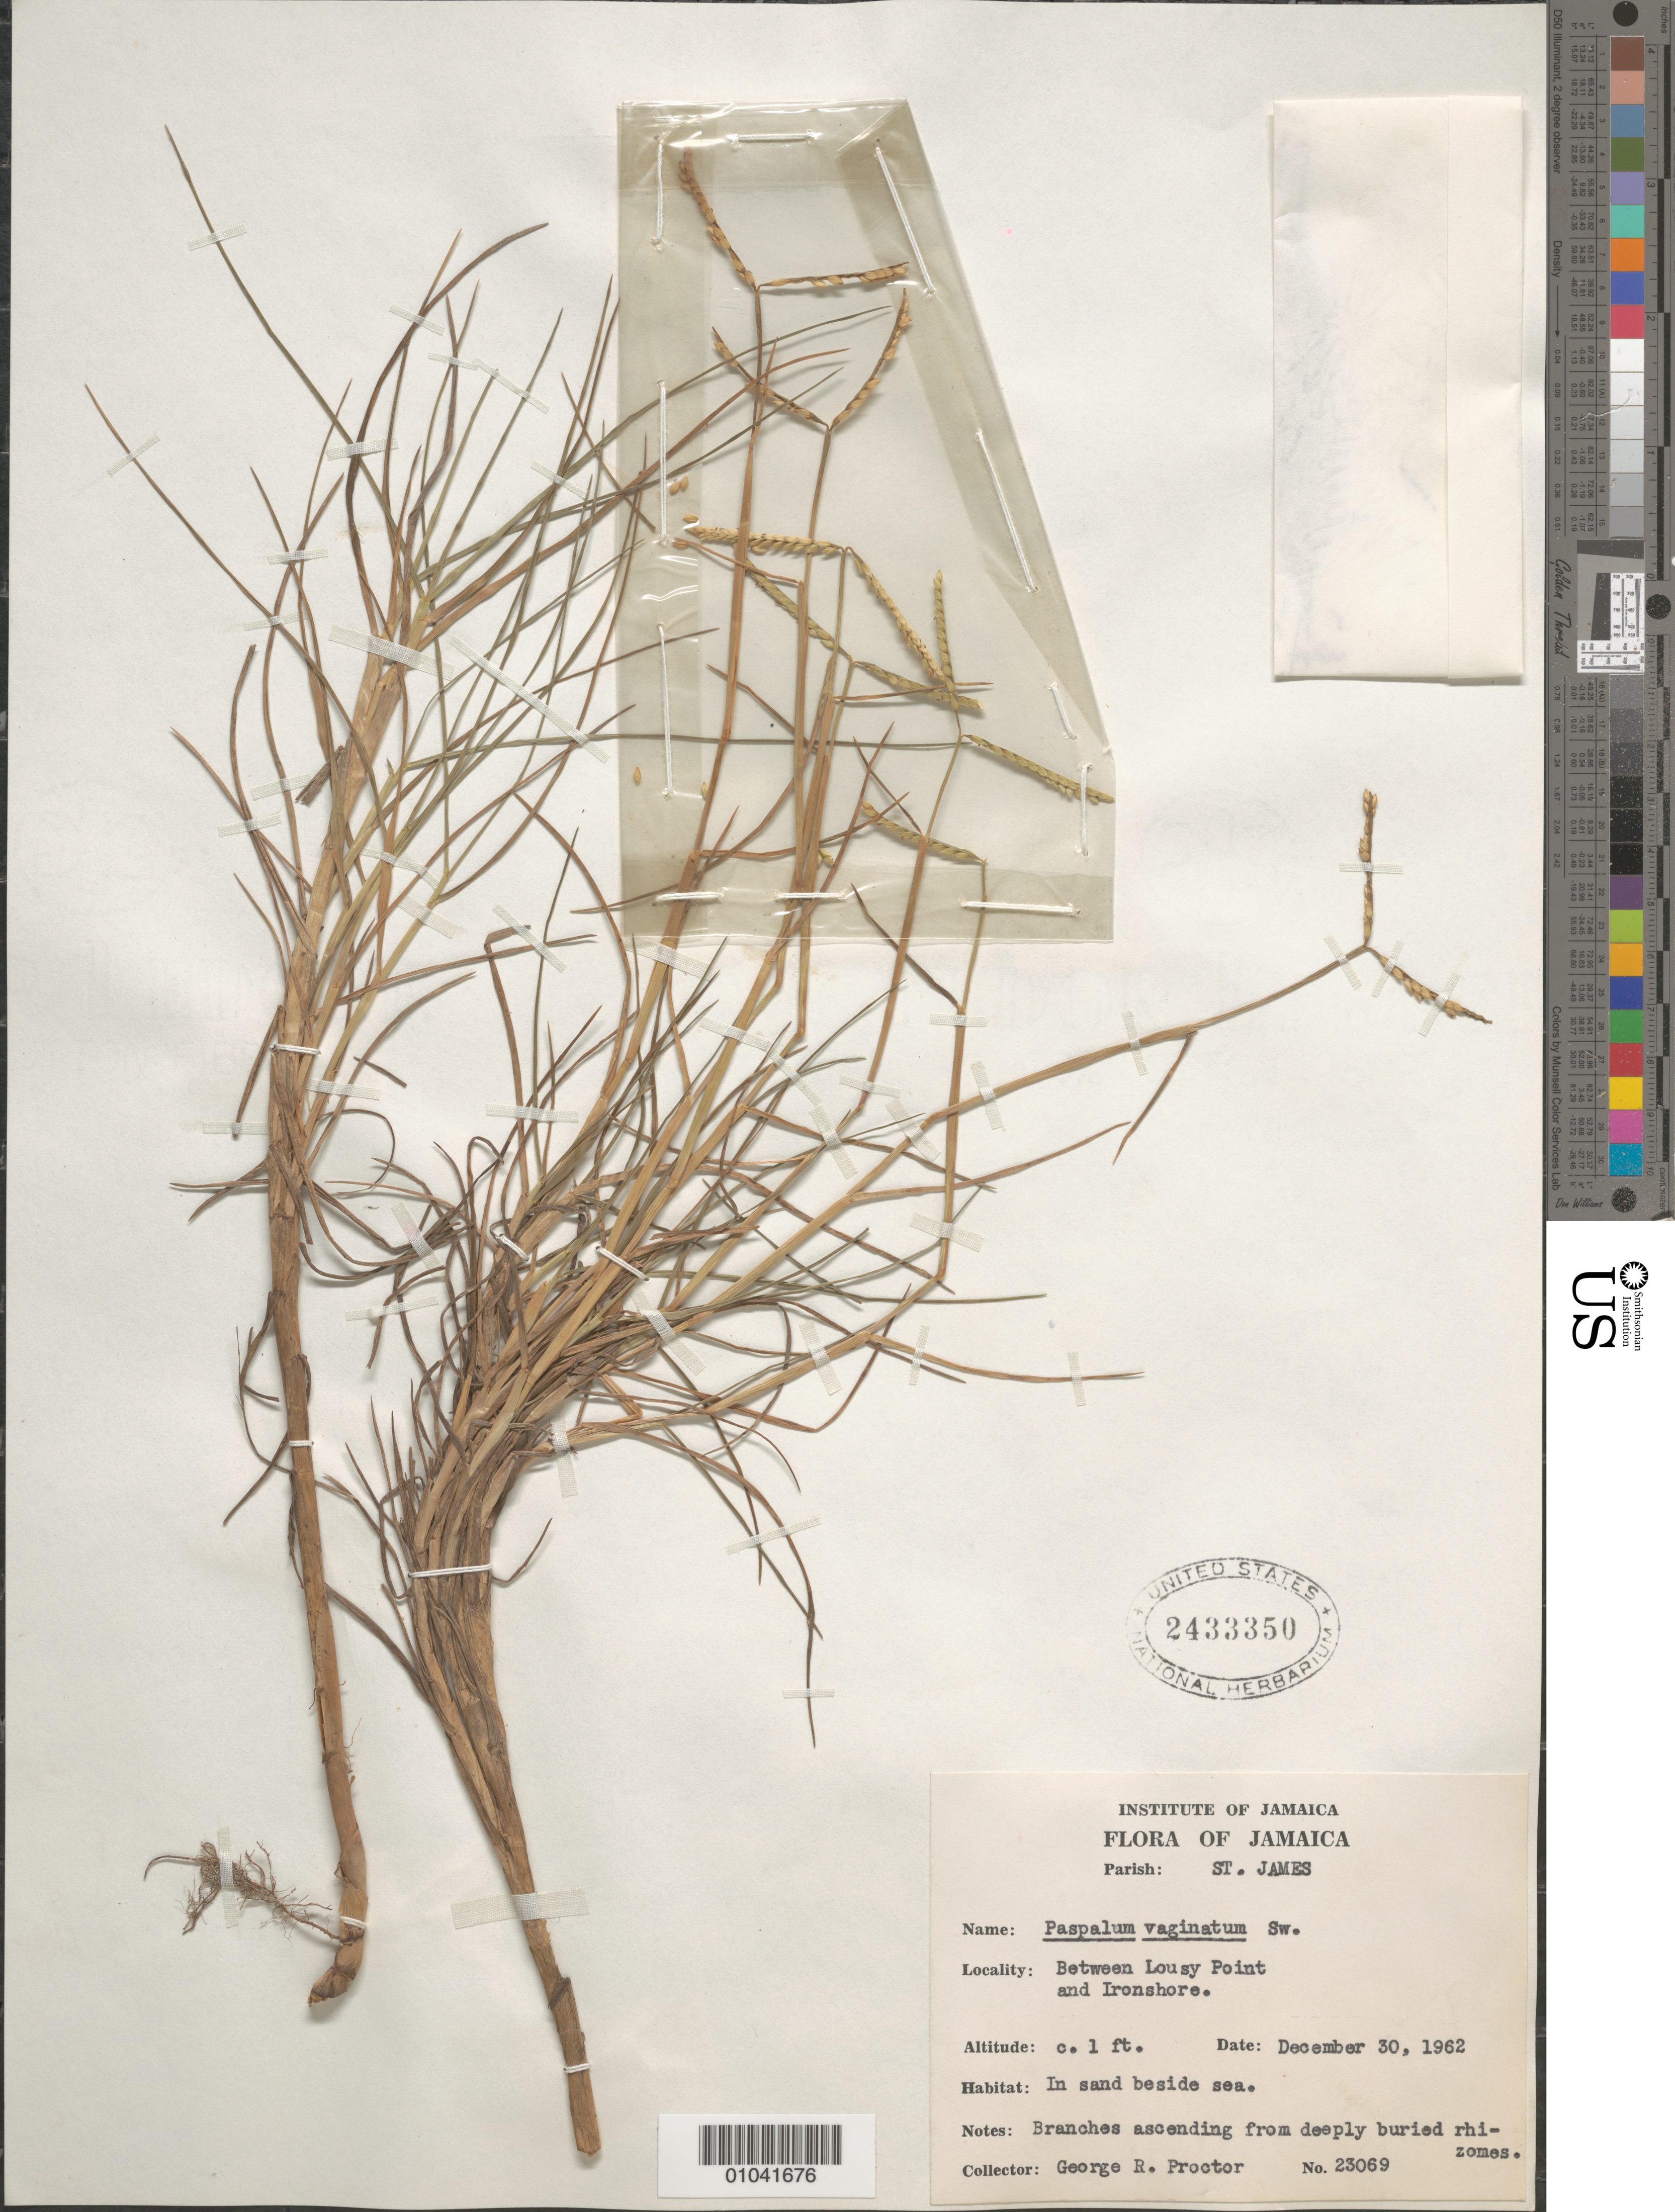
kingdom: Plantae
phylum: Tracheophyta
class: Liliopsida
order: Poales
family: Poaceae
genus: Paspalum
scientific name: Paspalum vaginatum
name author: Sw.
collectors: G. R. Proctor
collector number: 23069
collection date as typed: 30 Dec 1962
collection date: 1962-12-30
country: Jamaica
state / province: Saint James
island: Jamaica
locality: Between Lousy Point and Ironshore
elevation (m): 0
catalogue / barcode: US 2433350